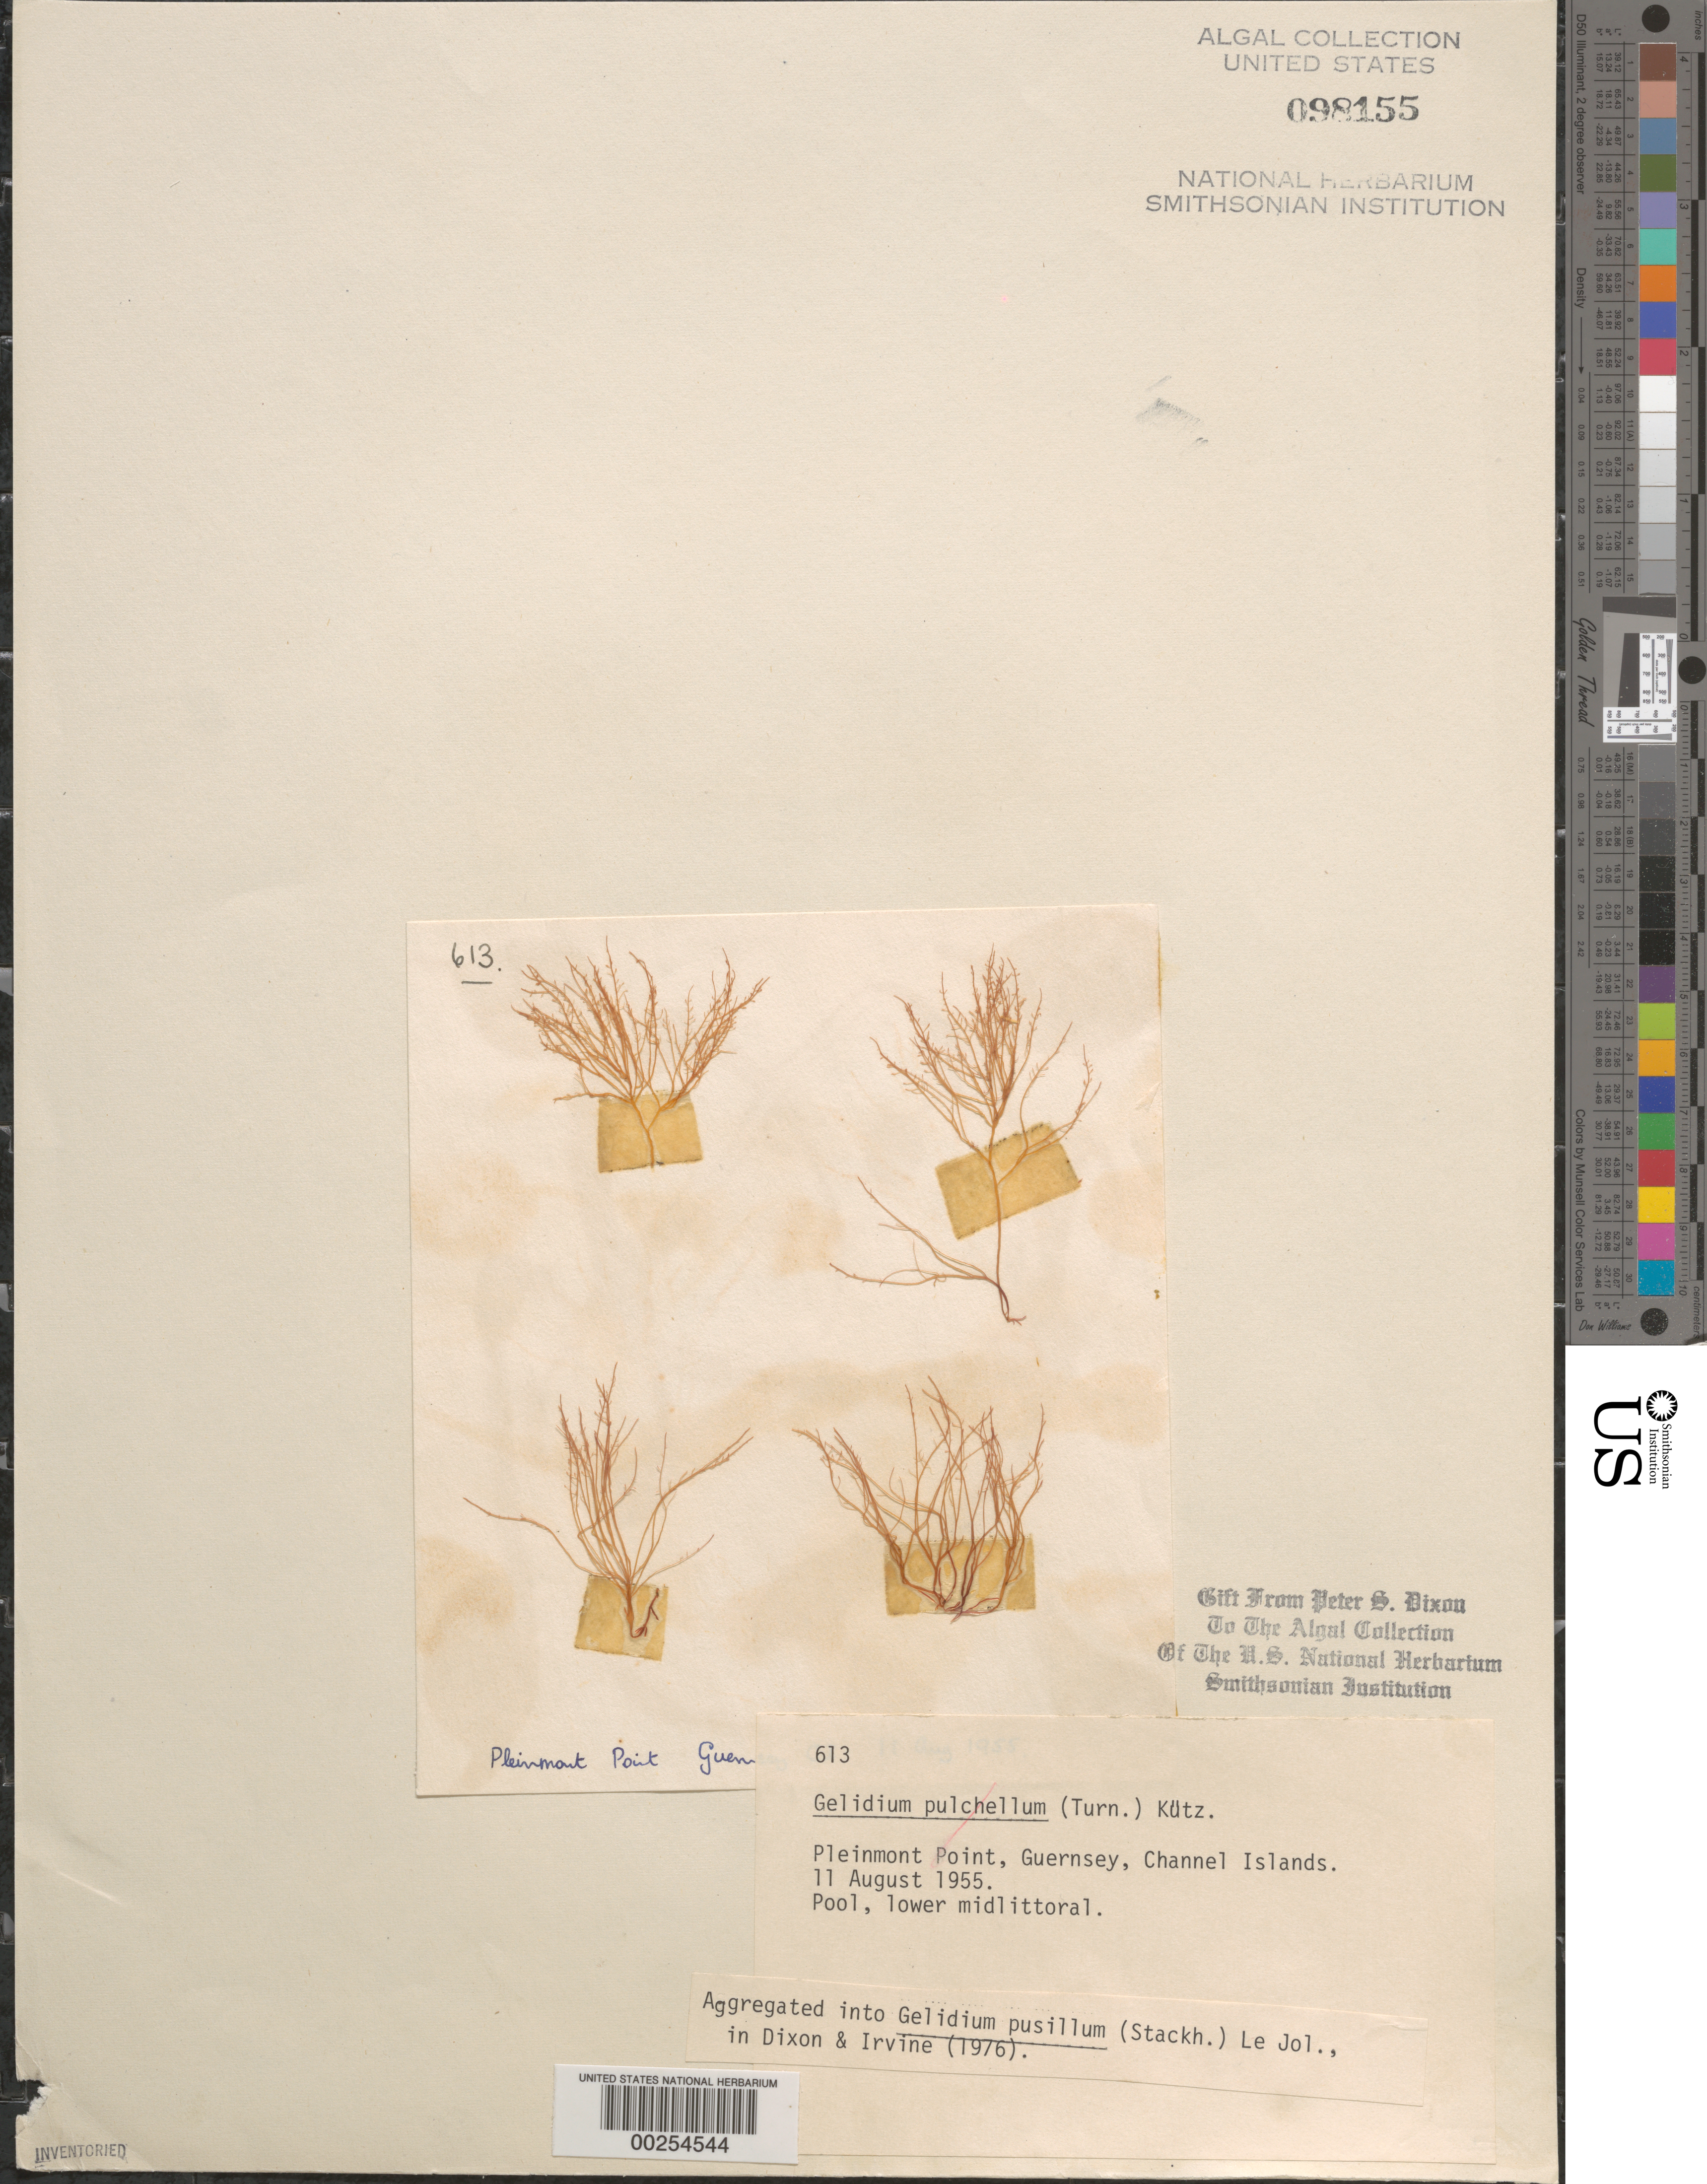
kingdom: Plantae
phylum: Rhodophyta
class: Florideophyceae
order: Gelidiales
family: Gelidiaceae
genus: Gelidium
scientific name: Gelidium pusillum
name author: (Stackh.) Le Jol.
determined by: Dixon, P. S.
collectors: P. S. Dixon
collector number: PSD 613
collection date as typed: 11 Aug 1955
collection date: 1955-08-11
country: United Kingdom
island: Guernsey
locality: Pleinmont Point. Bailiwick of Guernsey.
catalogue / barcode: US 98155